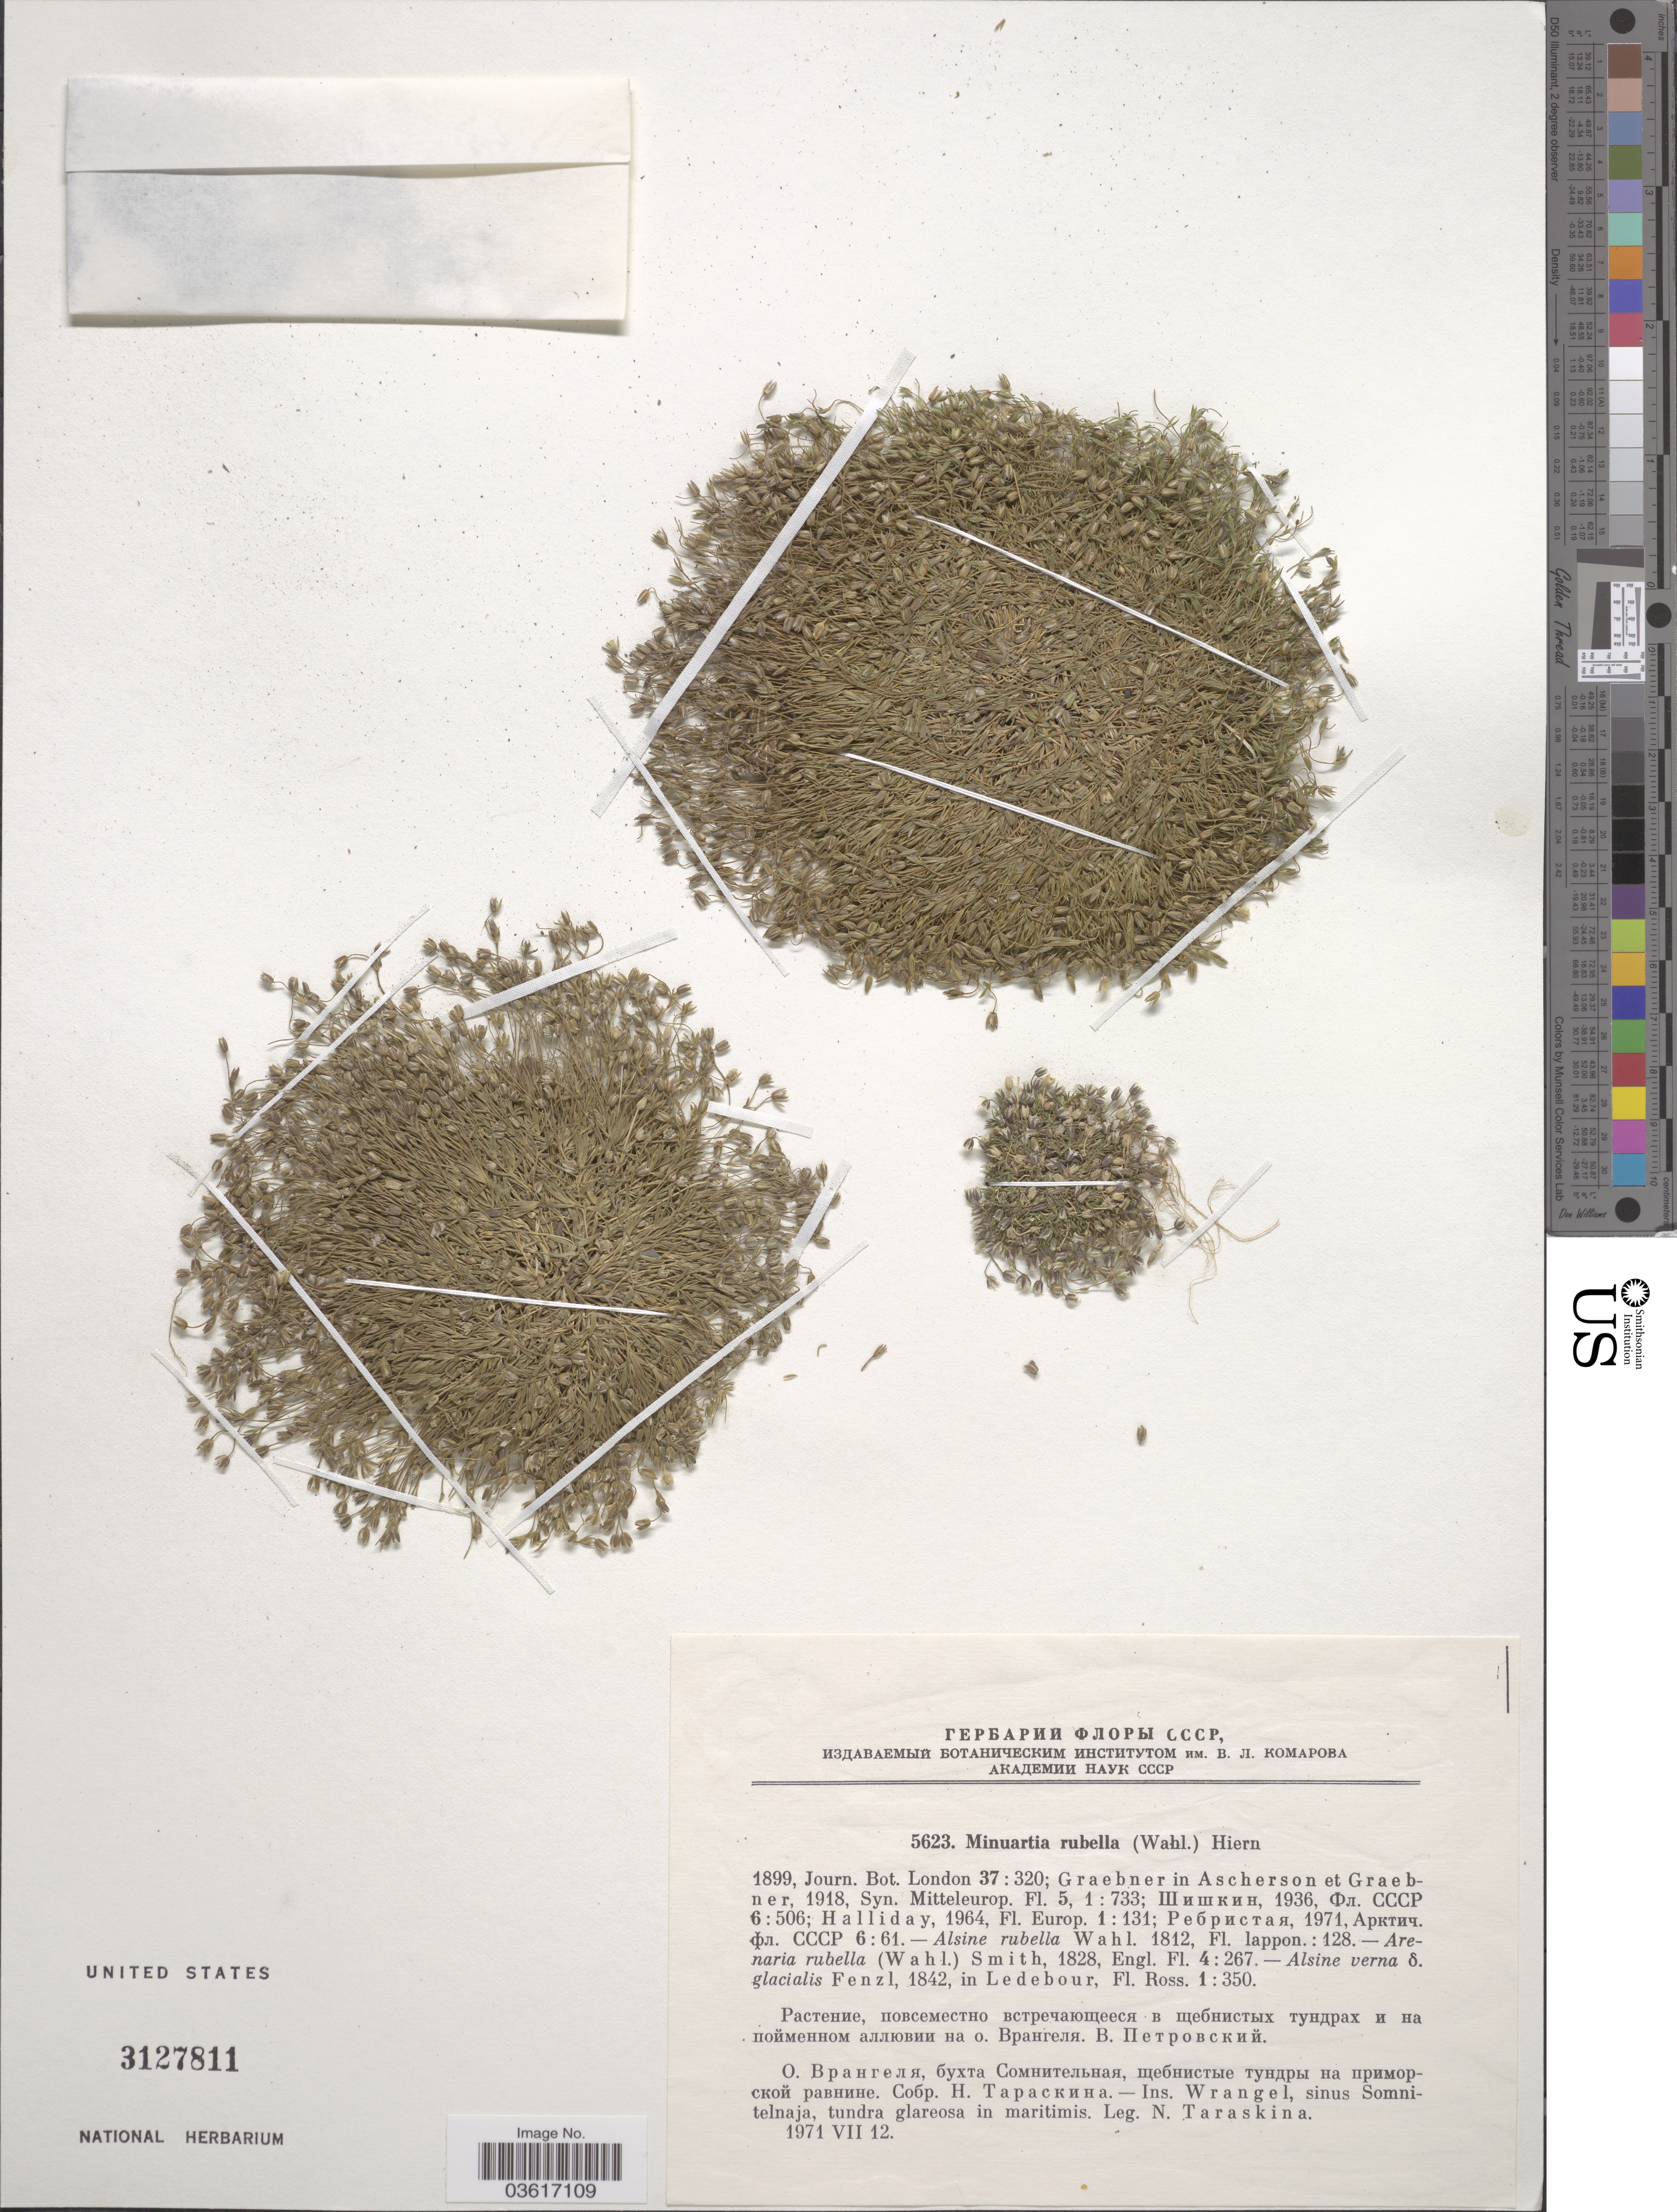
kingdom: Plantae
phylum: Tracheophyta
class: Magnoliopsida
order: Caryophyllales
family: Caryophyllaceae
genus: Minuartia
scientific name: Minuartia rubella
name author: (Wahlenb.) Hiern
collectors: N. Taraskina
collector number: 5623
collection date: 1971-07-12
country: Russian Federation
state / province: Chukotka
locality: Ins. Wrangel, sinus Somnitelnaja, tundra glareosa in maritimis.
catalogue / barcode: US 3127811